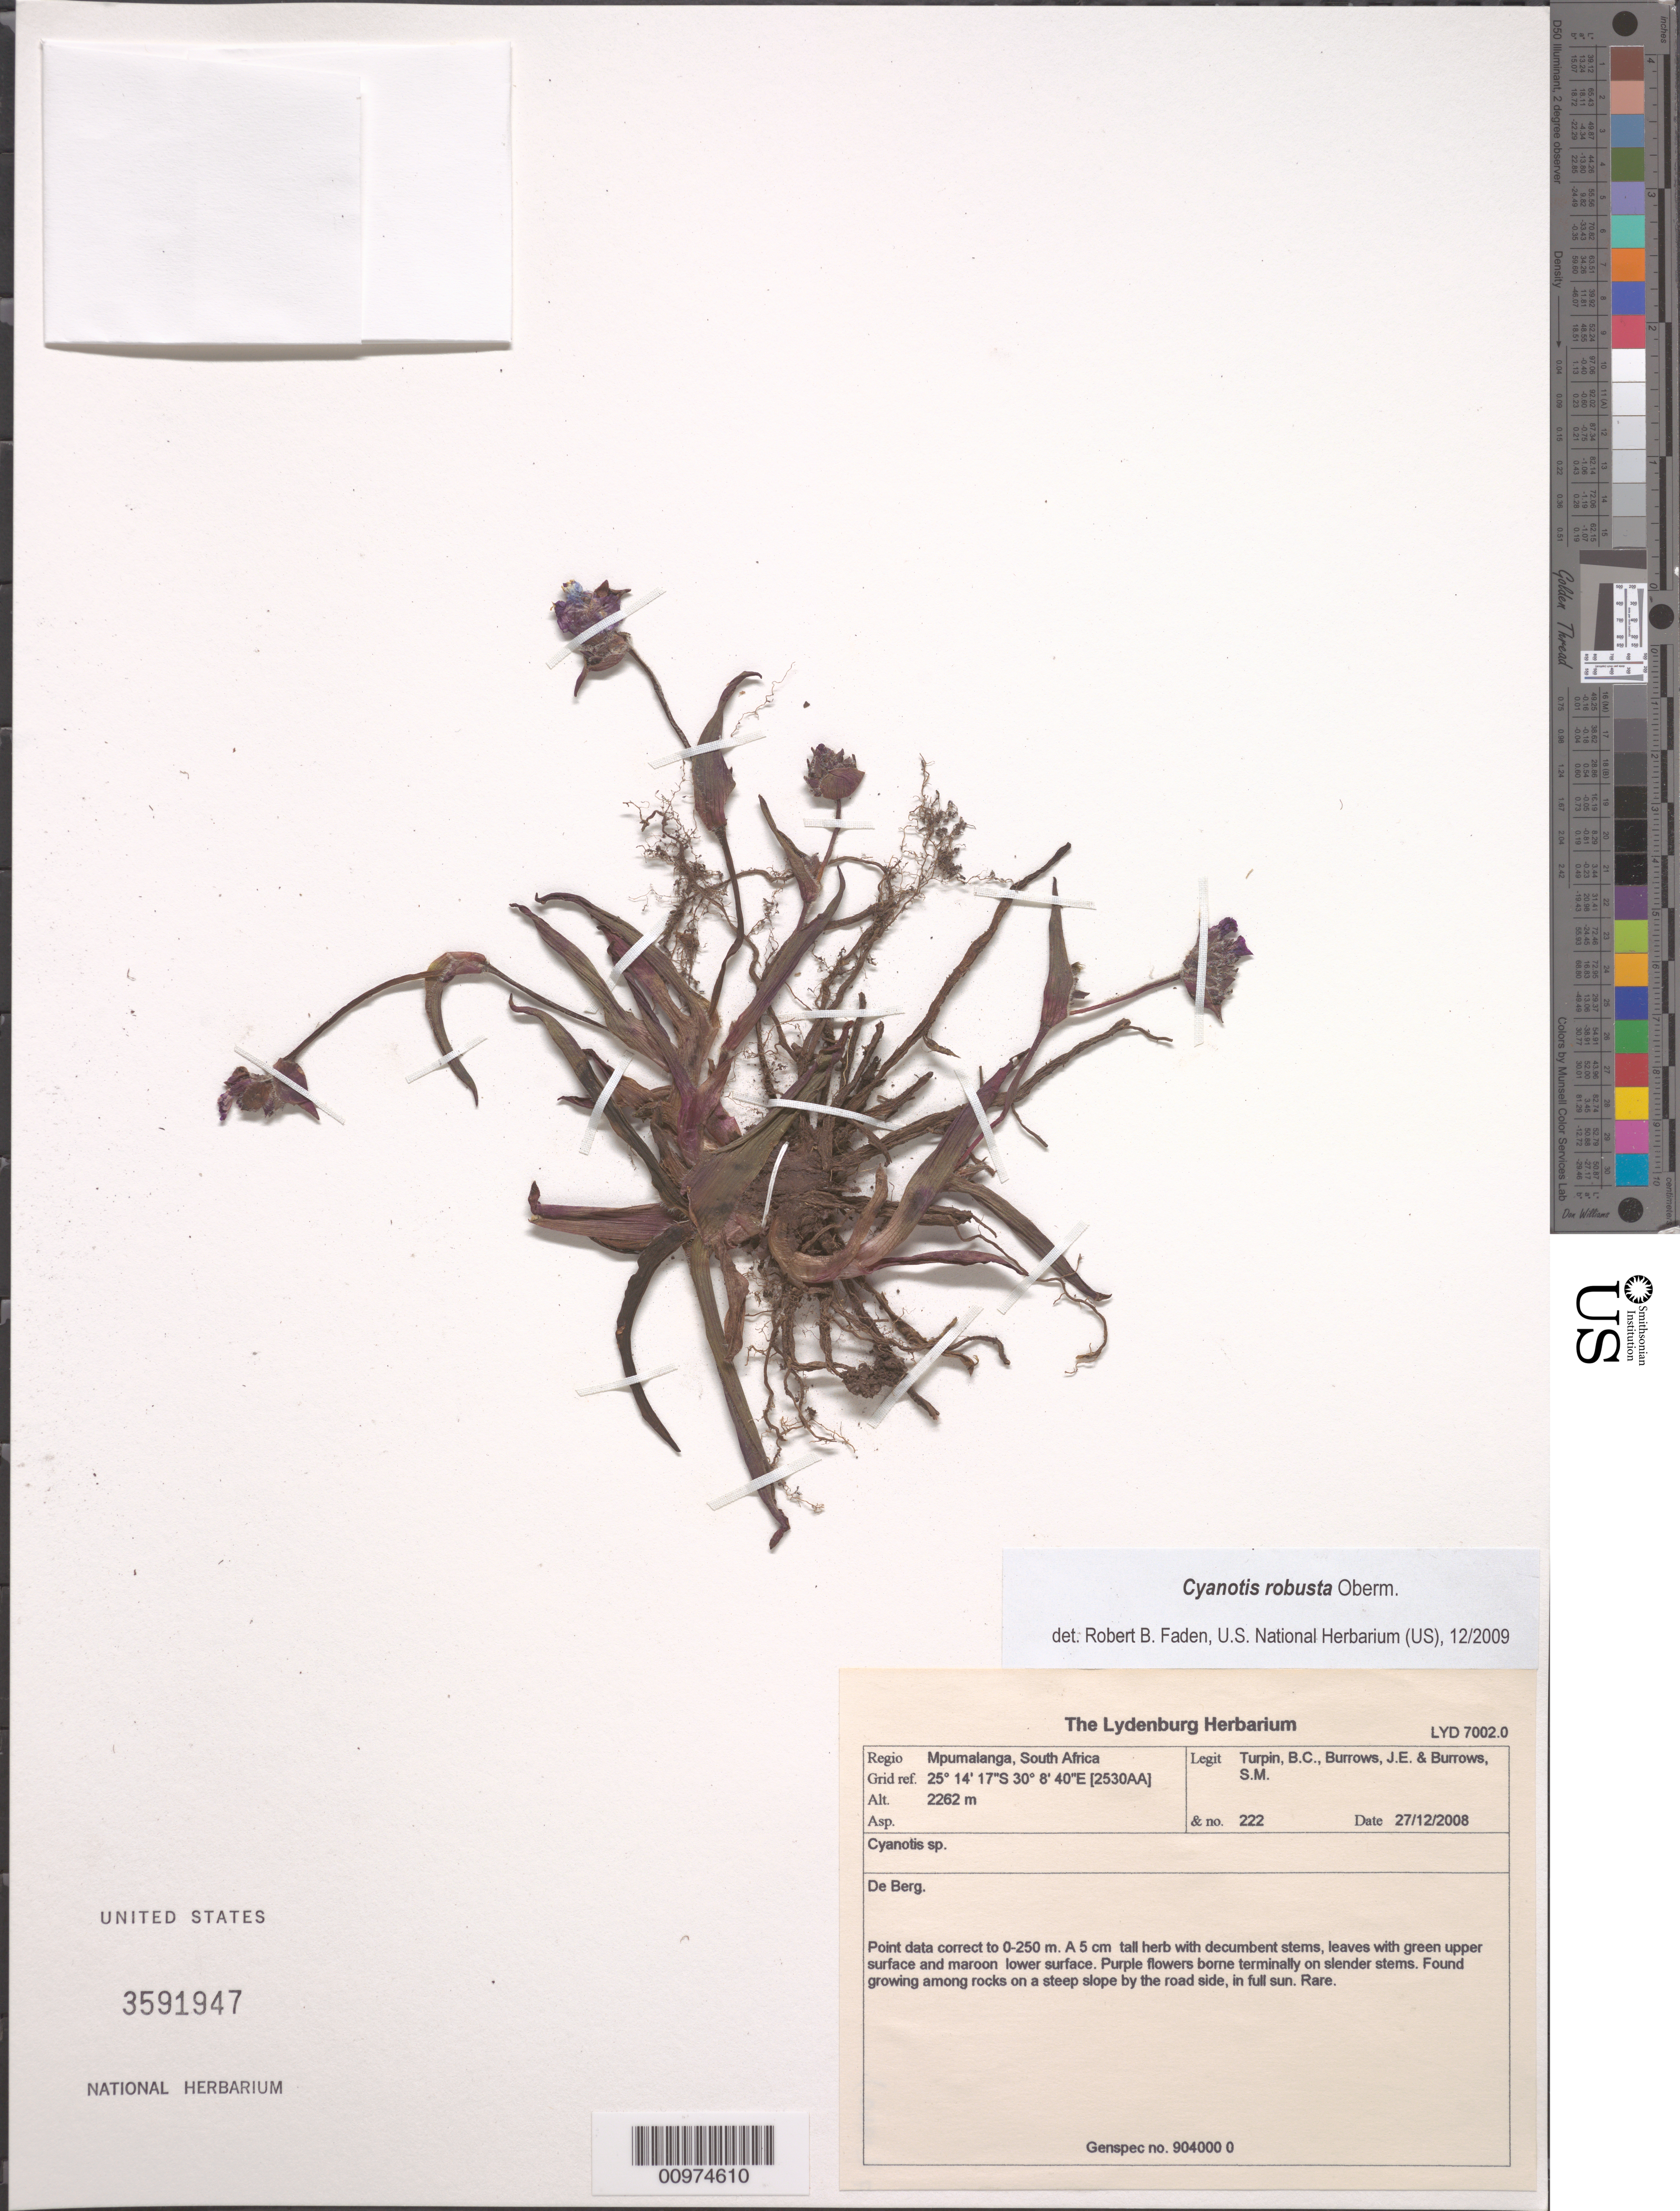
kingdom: Plantae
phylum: Tracheophyta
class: Liliopsida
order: Commelinales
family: Commelinaceae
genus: Cyanotis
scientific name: Cyanotis robusta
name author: Oberm.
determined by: Faden, Robert B., (US), Smithsonian Institution - National Museum of Natural History (UNITED STATES)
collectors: B. C. Turpin et al.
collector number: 222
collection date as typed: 27 Dec 2008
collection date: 2008-12-27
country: South Africa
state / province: Mpumalanga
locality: De Berg.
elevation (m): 2262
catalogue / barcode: US 3591947